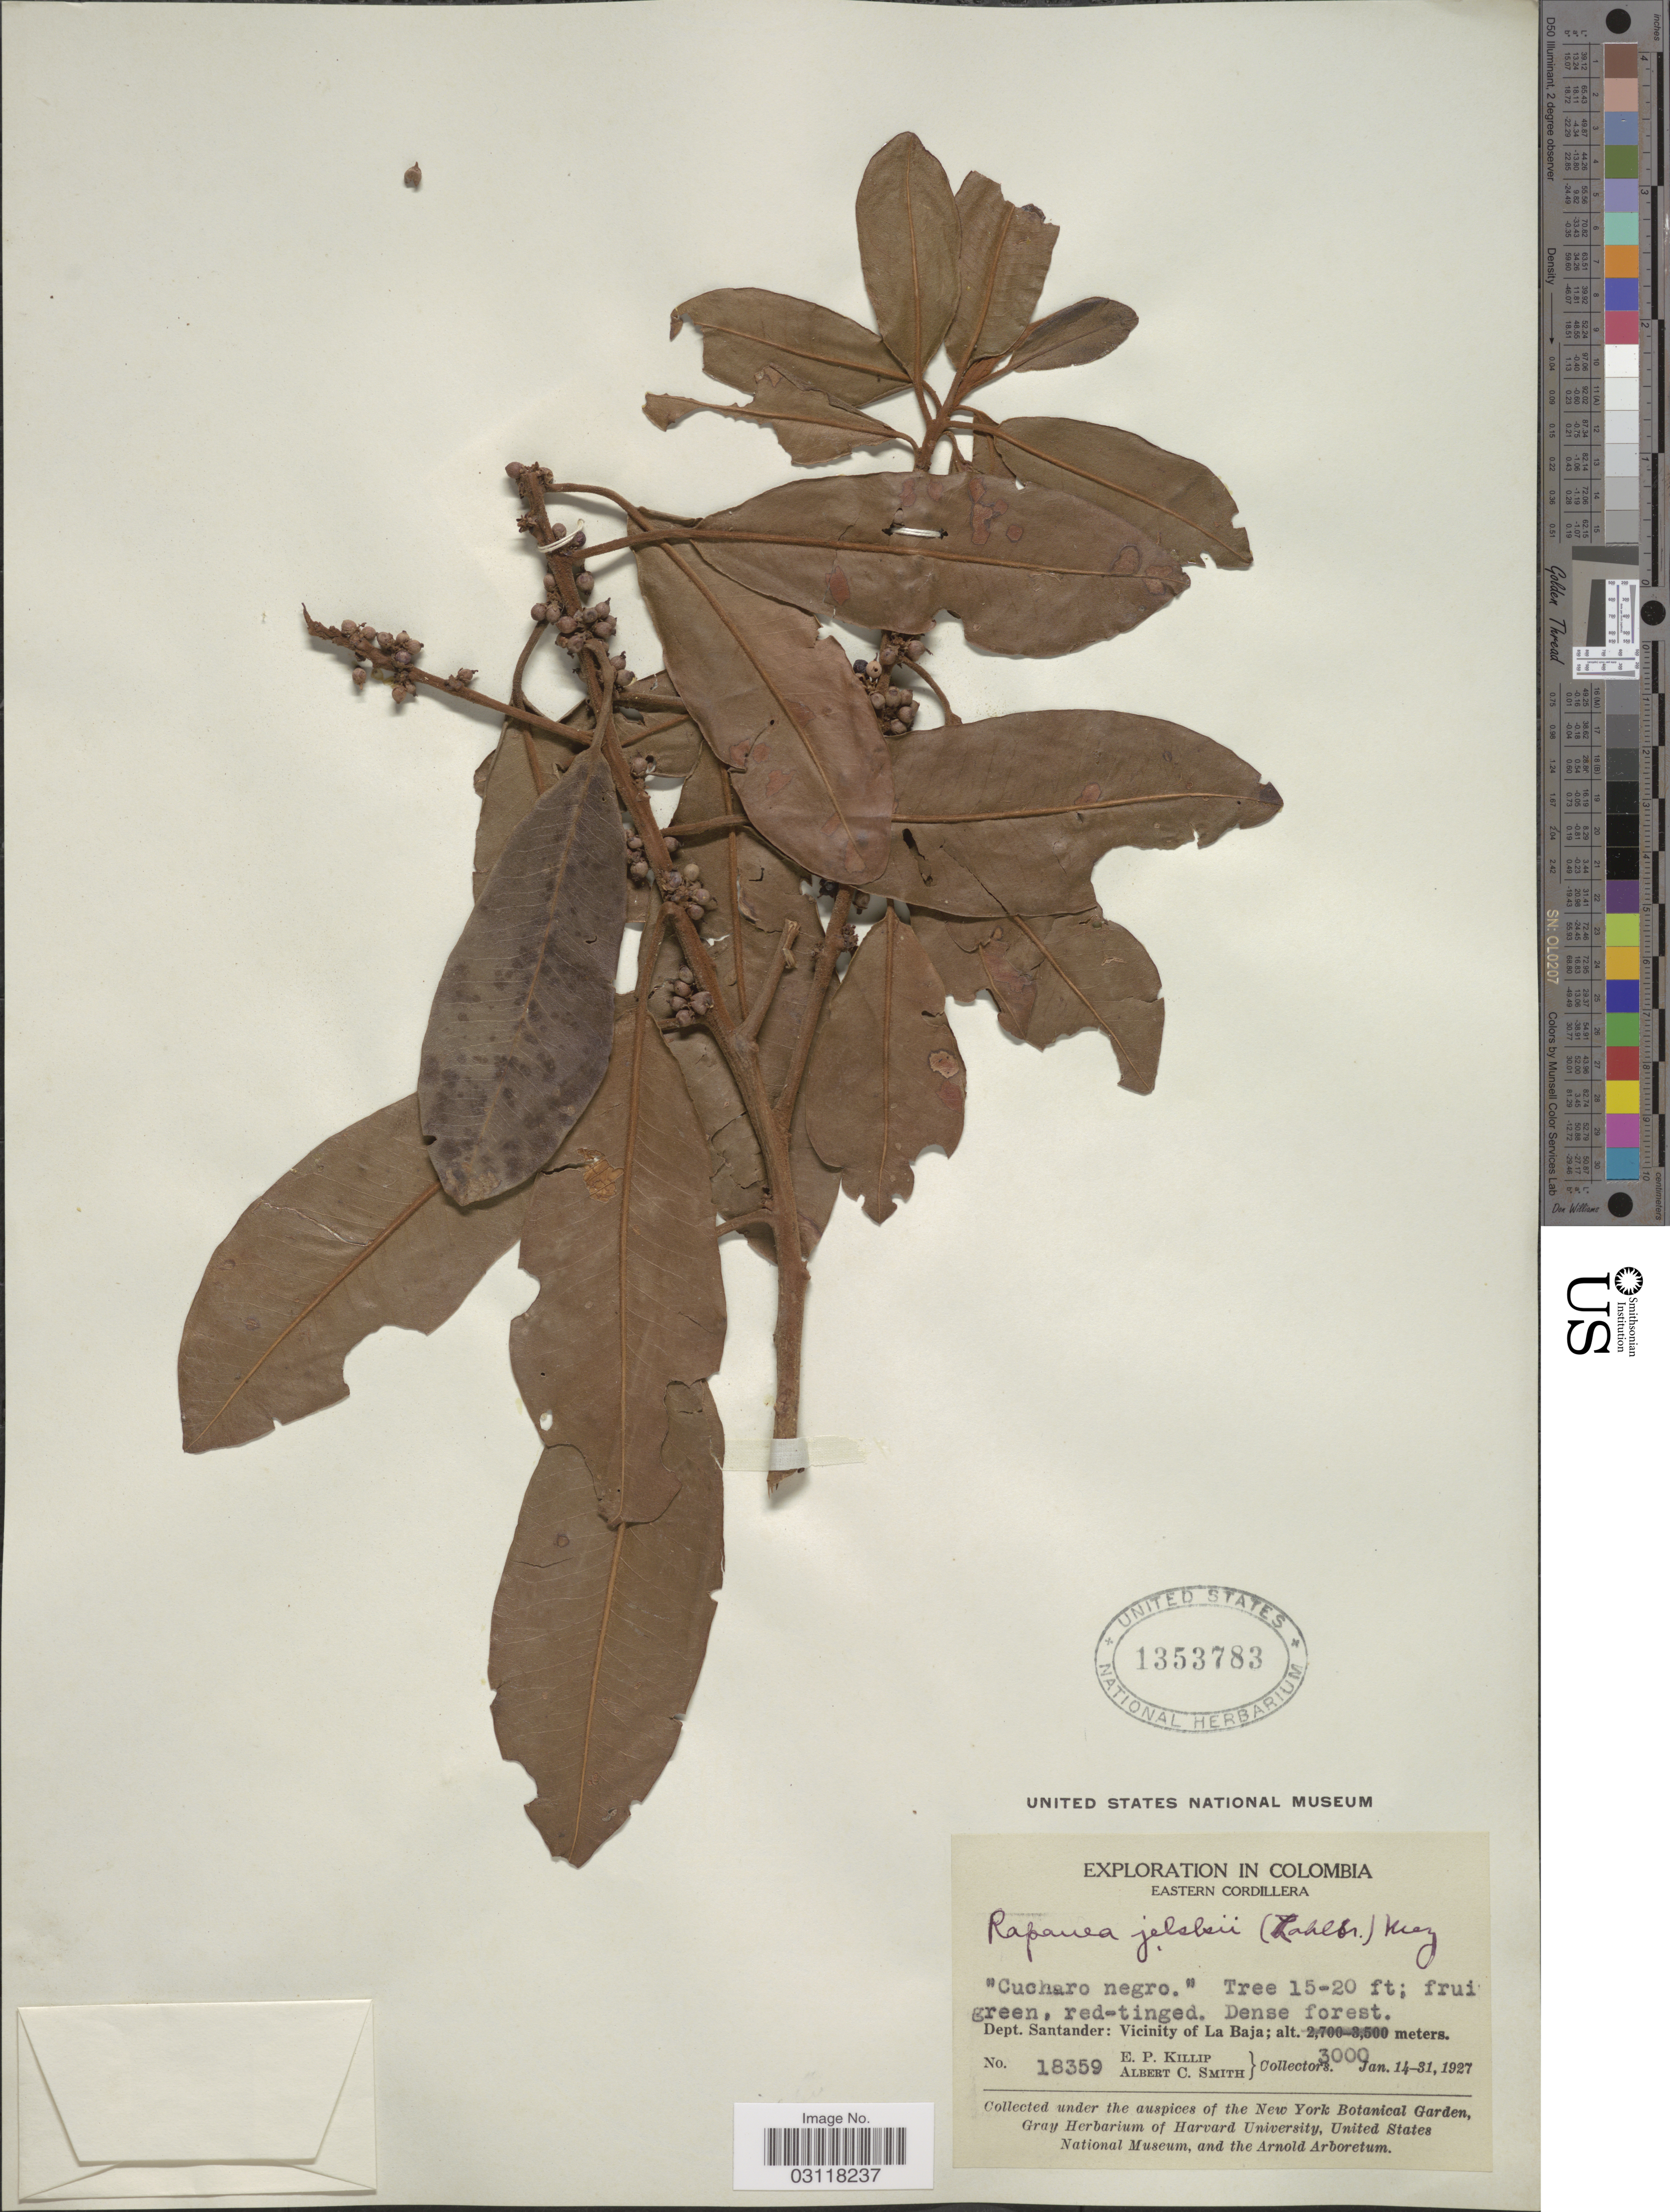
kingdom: Plantae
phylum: Tracheophyta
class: Magnoliopsida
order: Ericales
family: Primulaceae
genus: Rapanea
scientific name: Rapanea jelskii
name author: Mez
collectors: E. P. Killip & A. C. Smith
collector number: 18359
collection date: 1927-01-14/1927-01-31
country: Colombia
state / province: Santander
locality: Eastern Cordillera. Dept. Santander: Vicinity of La Baja.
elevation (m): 3000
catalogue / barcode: US 1353783